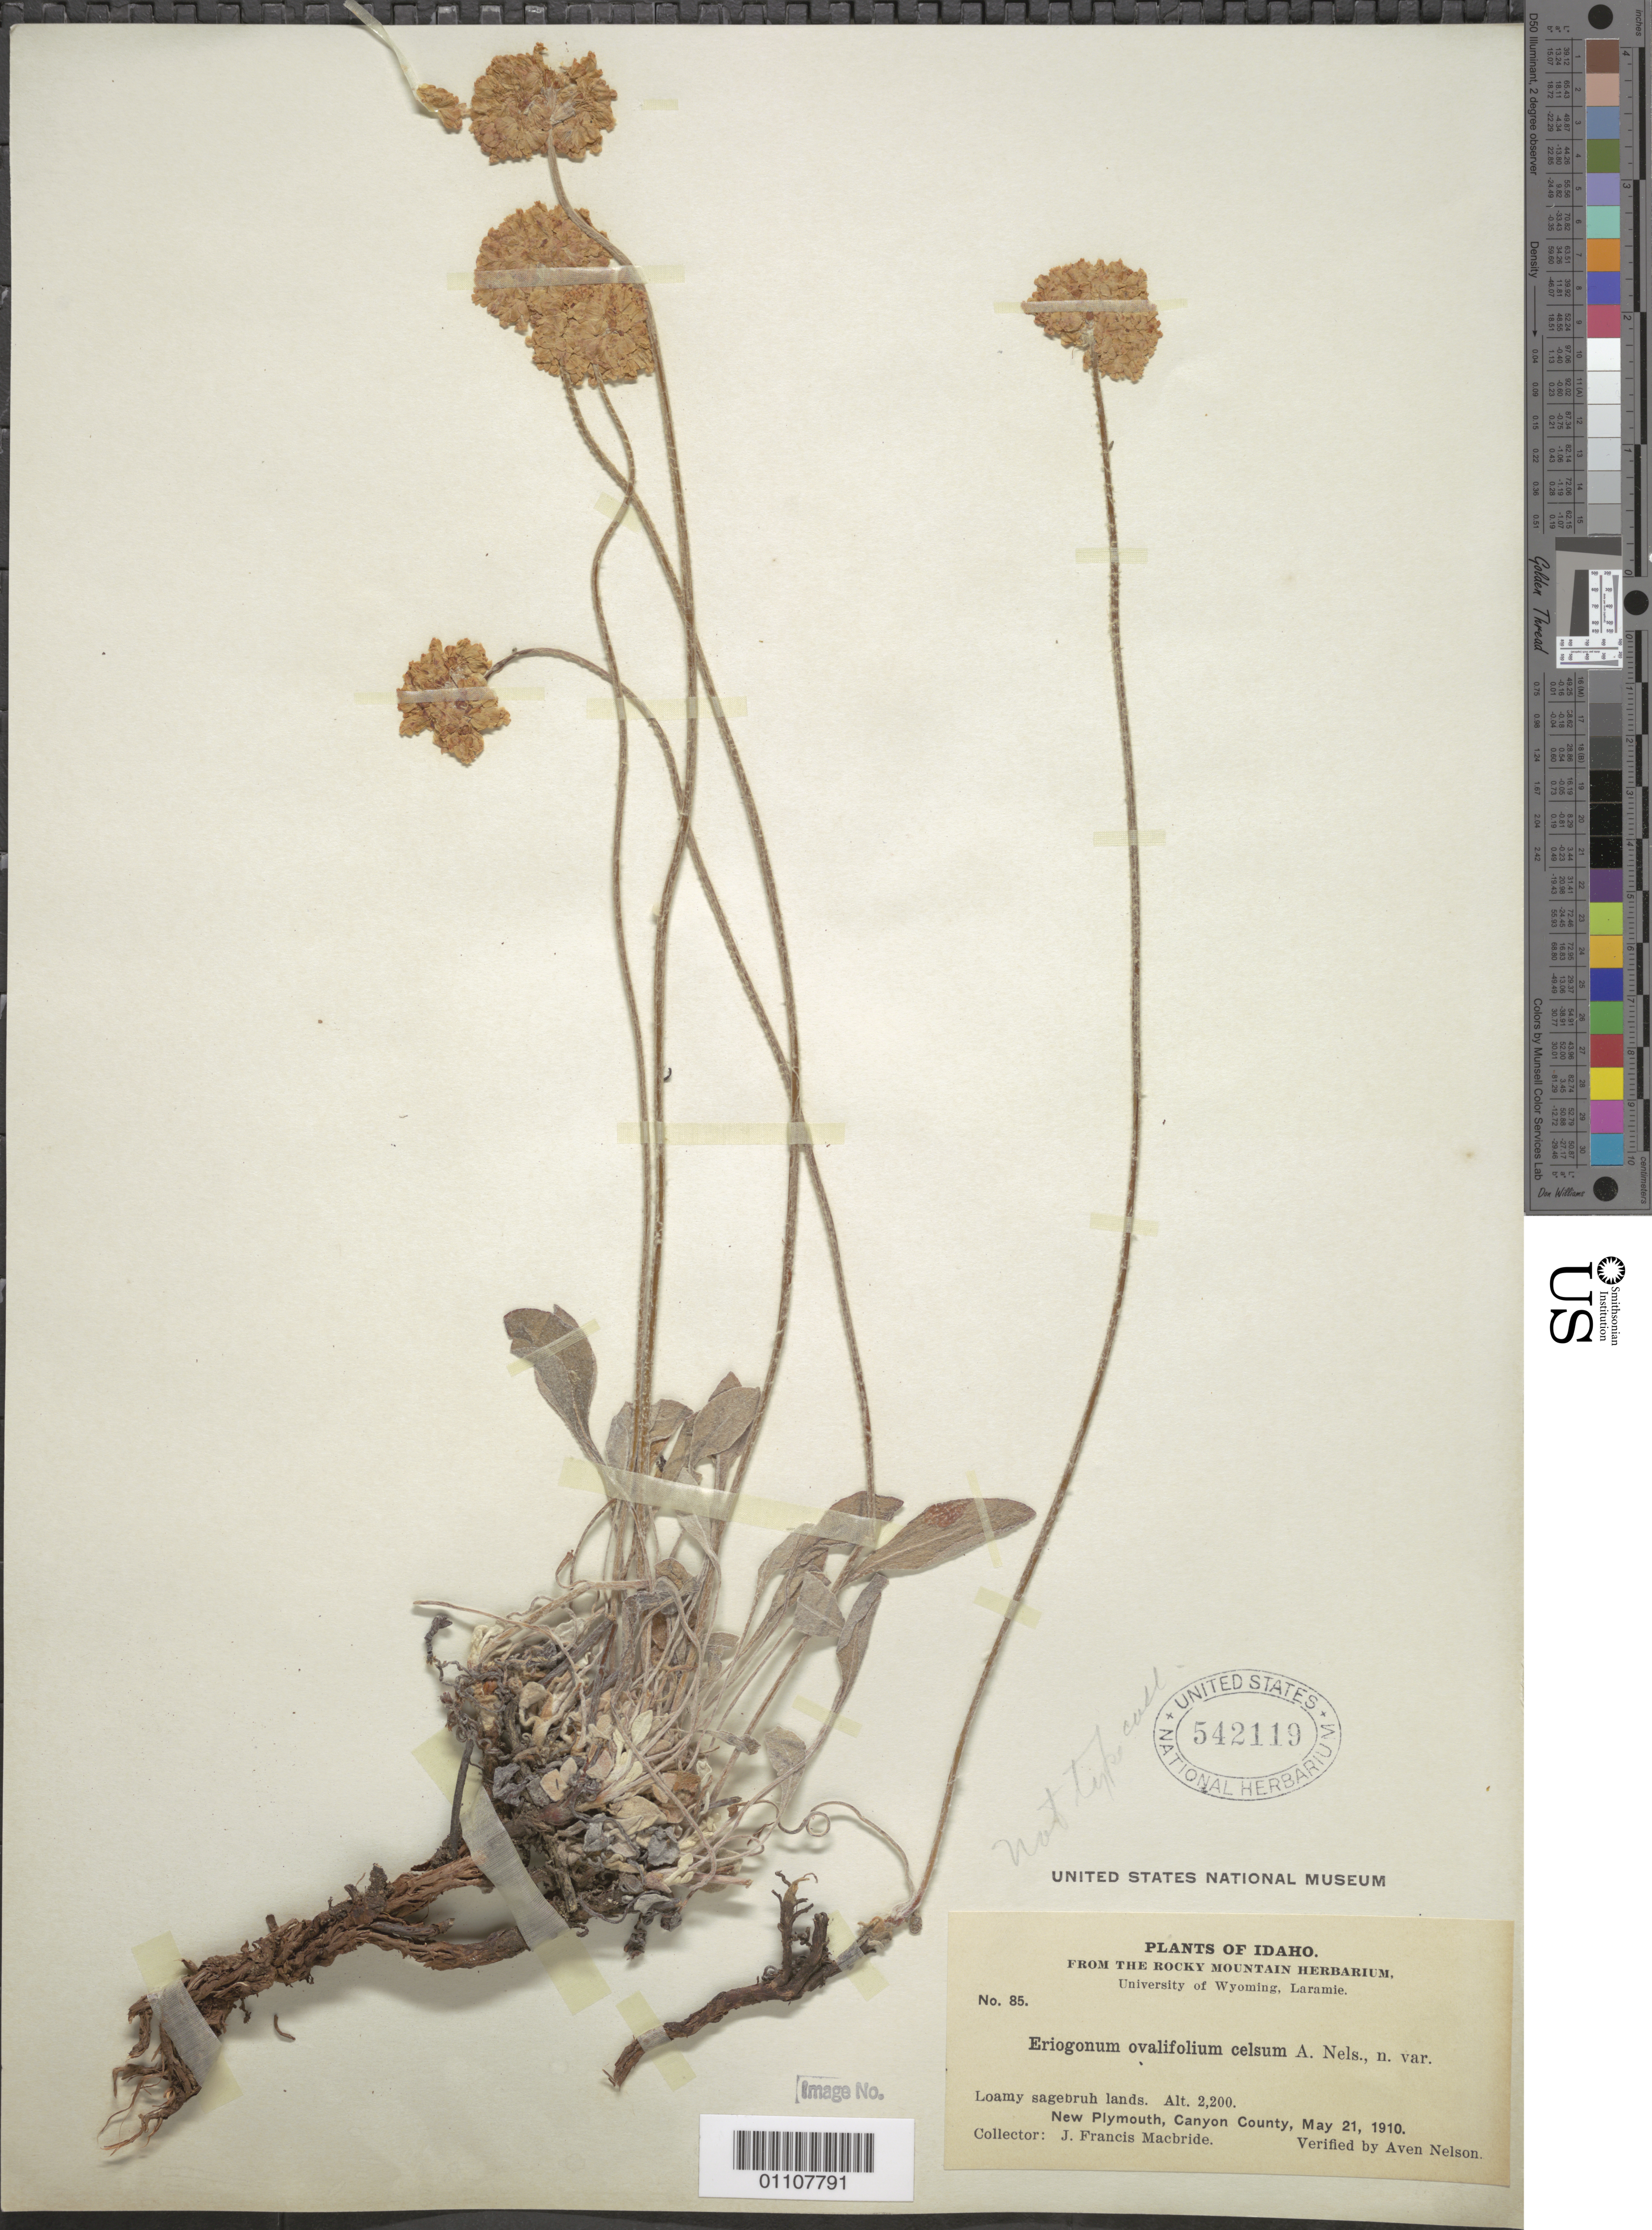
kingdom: Plantae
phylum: Tracheophyta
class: Magnoliopsida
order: Caryophyllales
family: Polygonaceae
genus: Eriogonum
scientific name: Eriogonum ovalifolium var. celsum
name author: A. Nelson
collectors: J. F. Macbride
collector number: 85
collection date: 1910-05-21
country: United States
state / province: Idaho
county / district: Canyon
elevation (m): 671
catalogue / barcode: US 542119